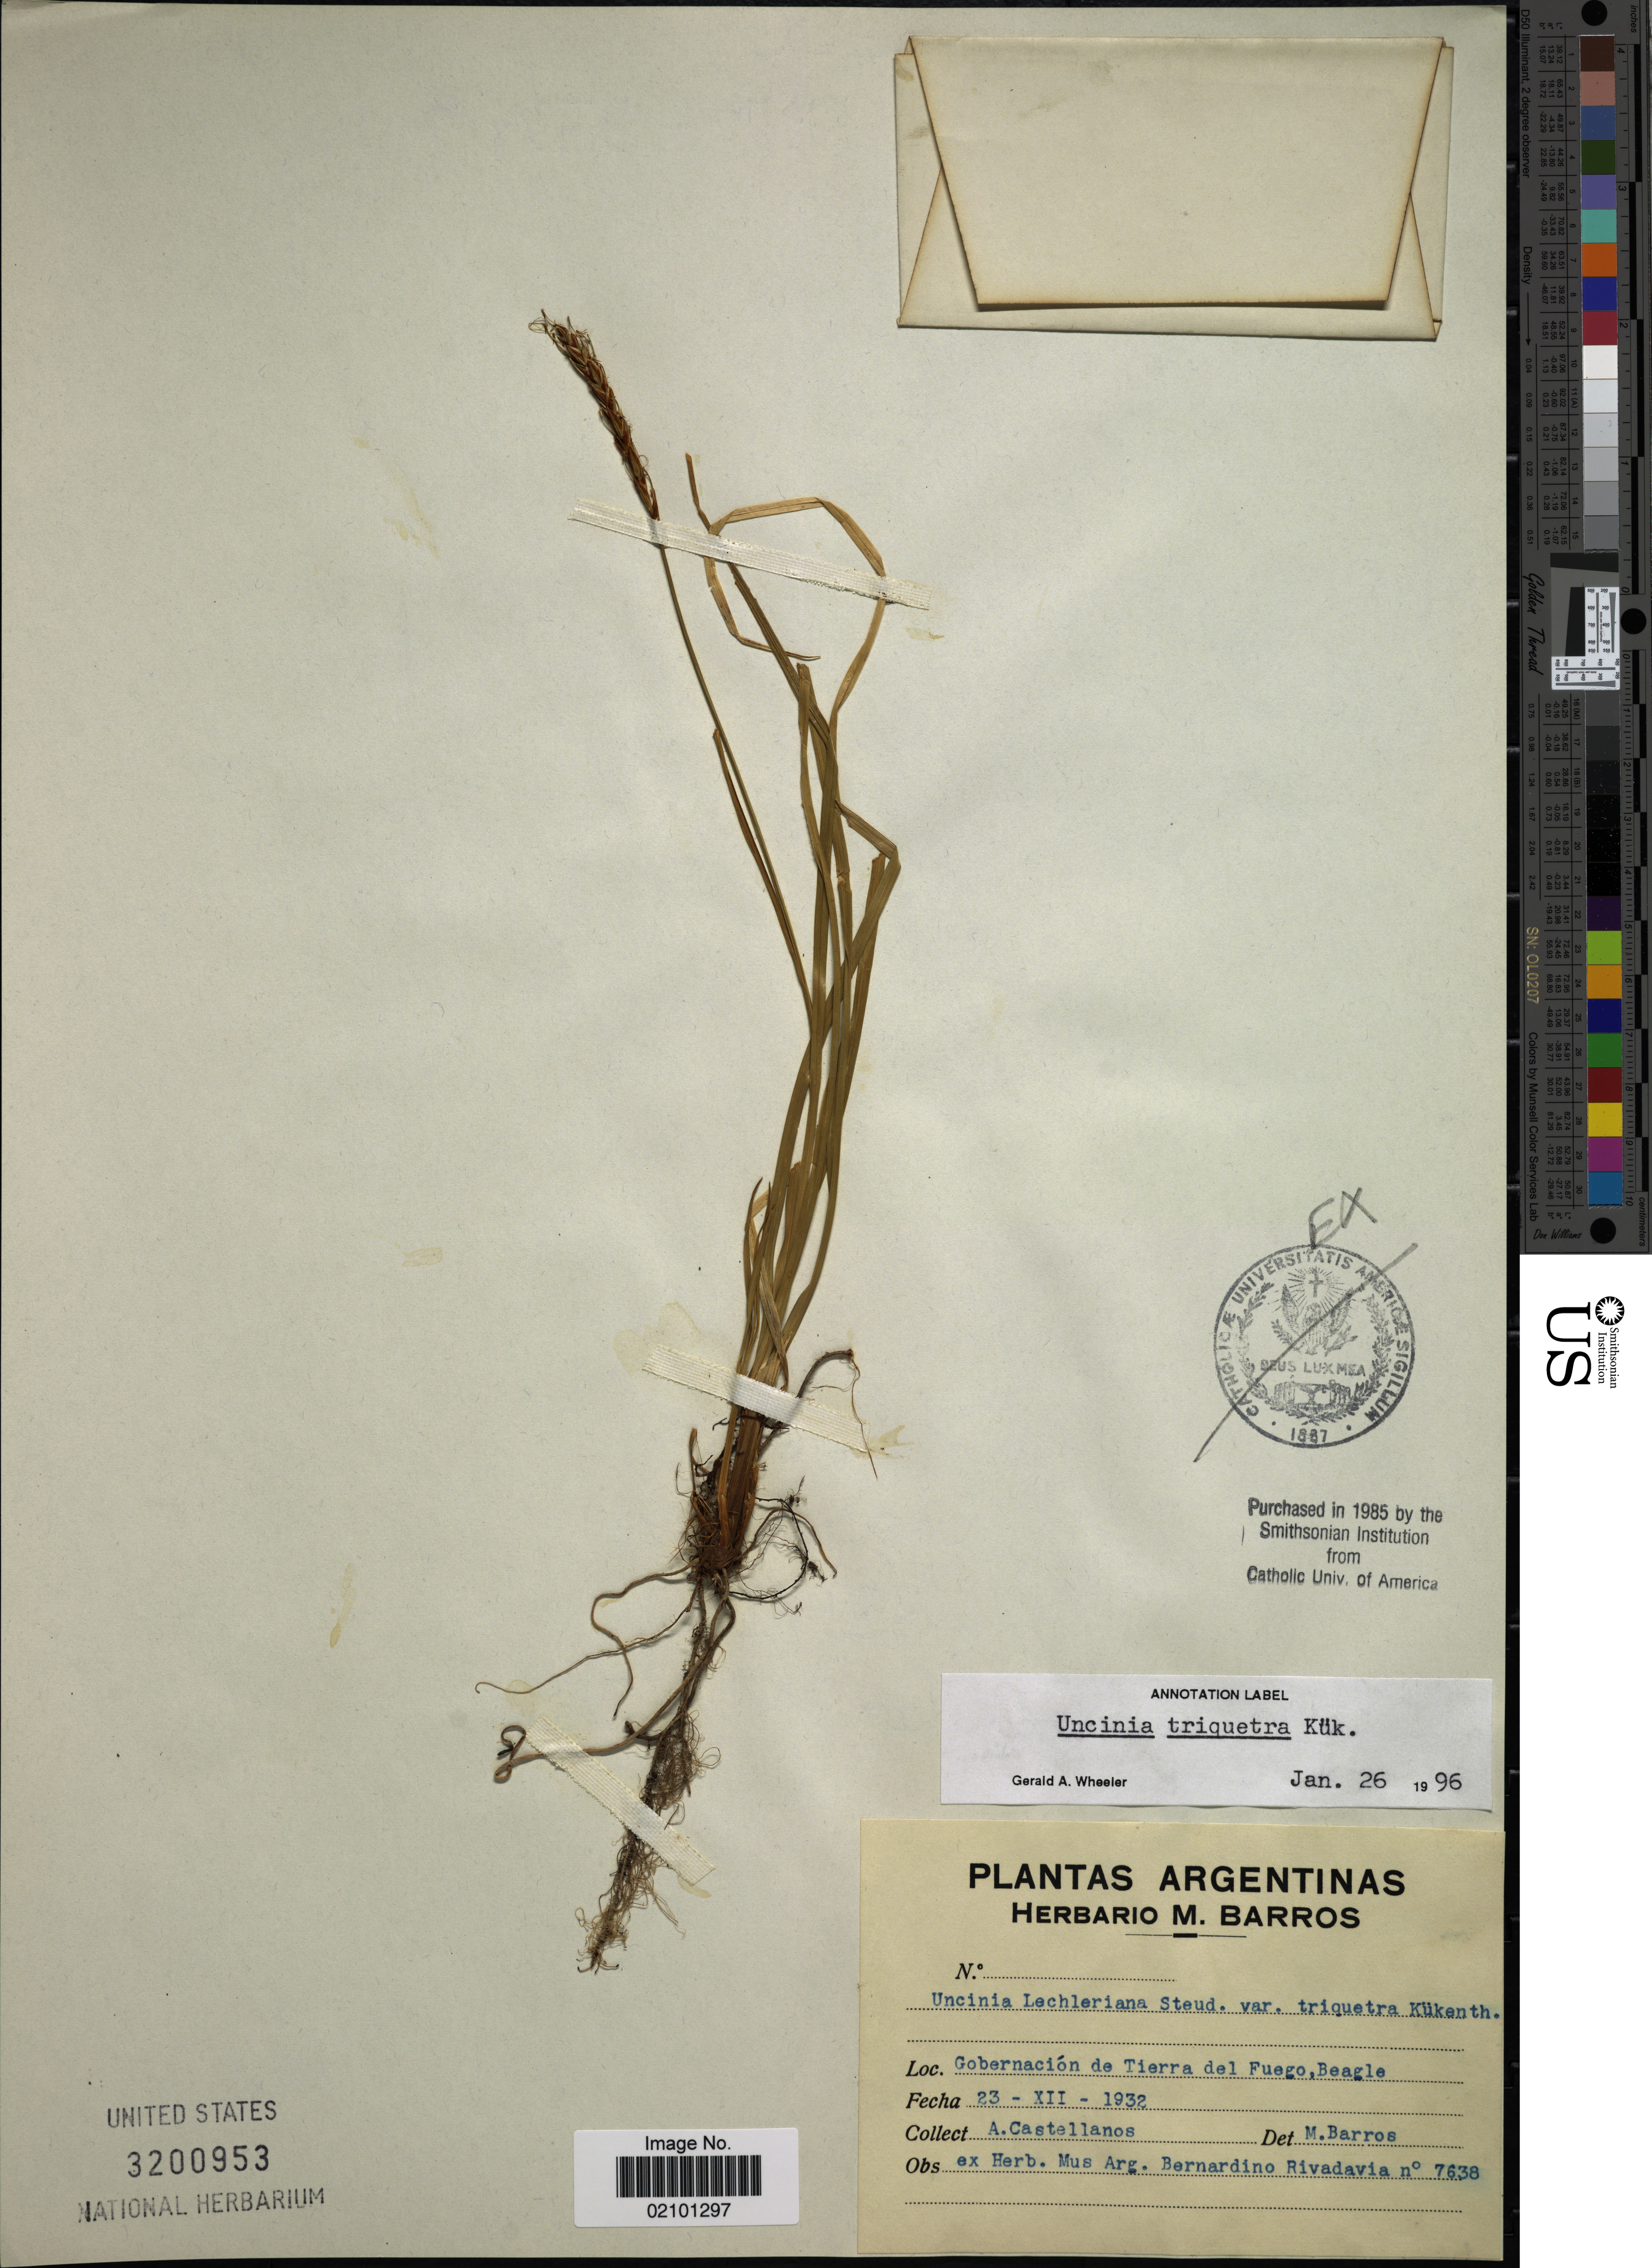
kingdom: Plantae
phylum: Tracheophyta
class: Liliopsida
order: Poales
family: Cyperaceae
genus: Carex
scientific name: Carex triangula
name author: J.R. Starr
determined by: Strong, Mark T., (BOT), Smithsonian Institution - National Museum of Natural History (UNITED STATES)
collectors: A. Castellanos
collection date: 1932-12-23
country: Argentina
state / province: Tierra del Fuego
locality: Gobernacion de Tierra del Fuego, Beagle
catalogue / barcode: US 3200953